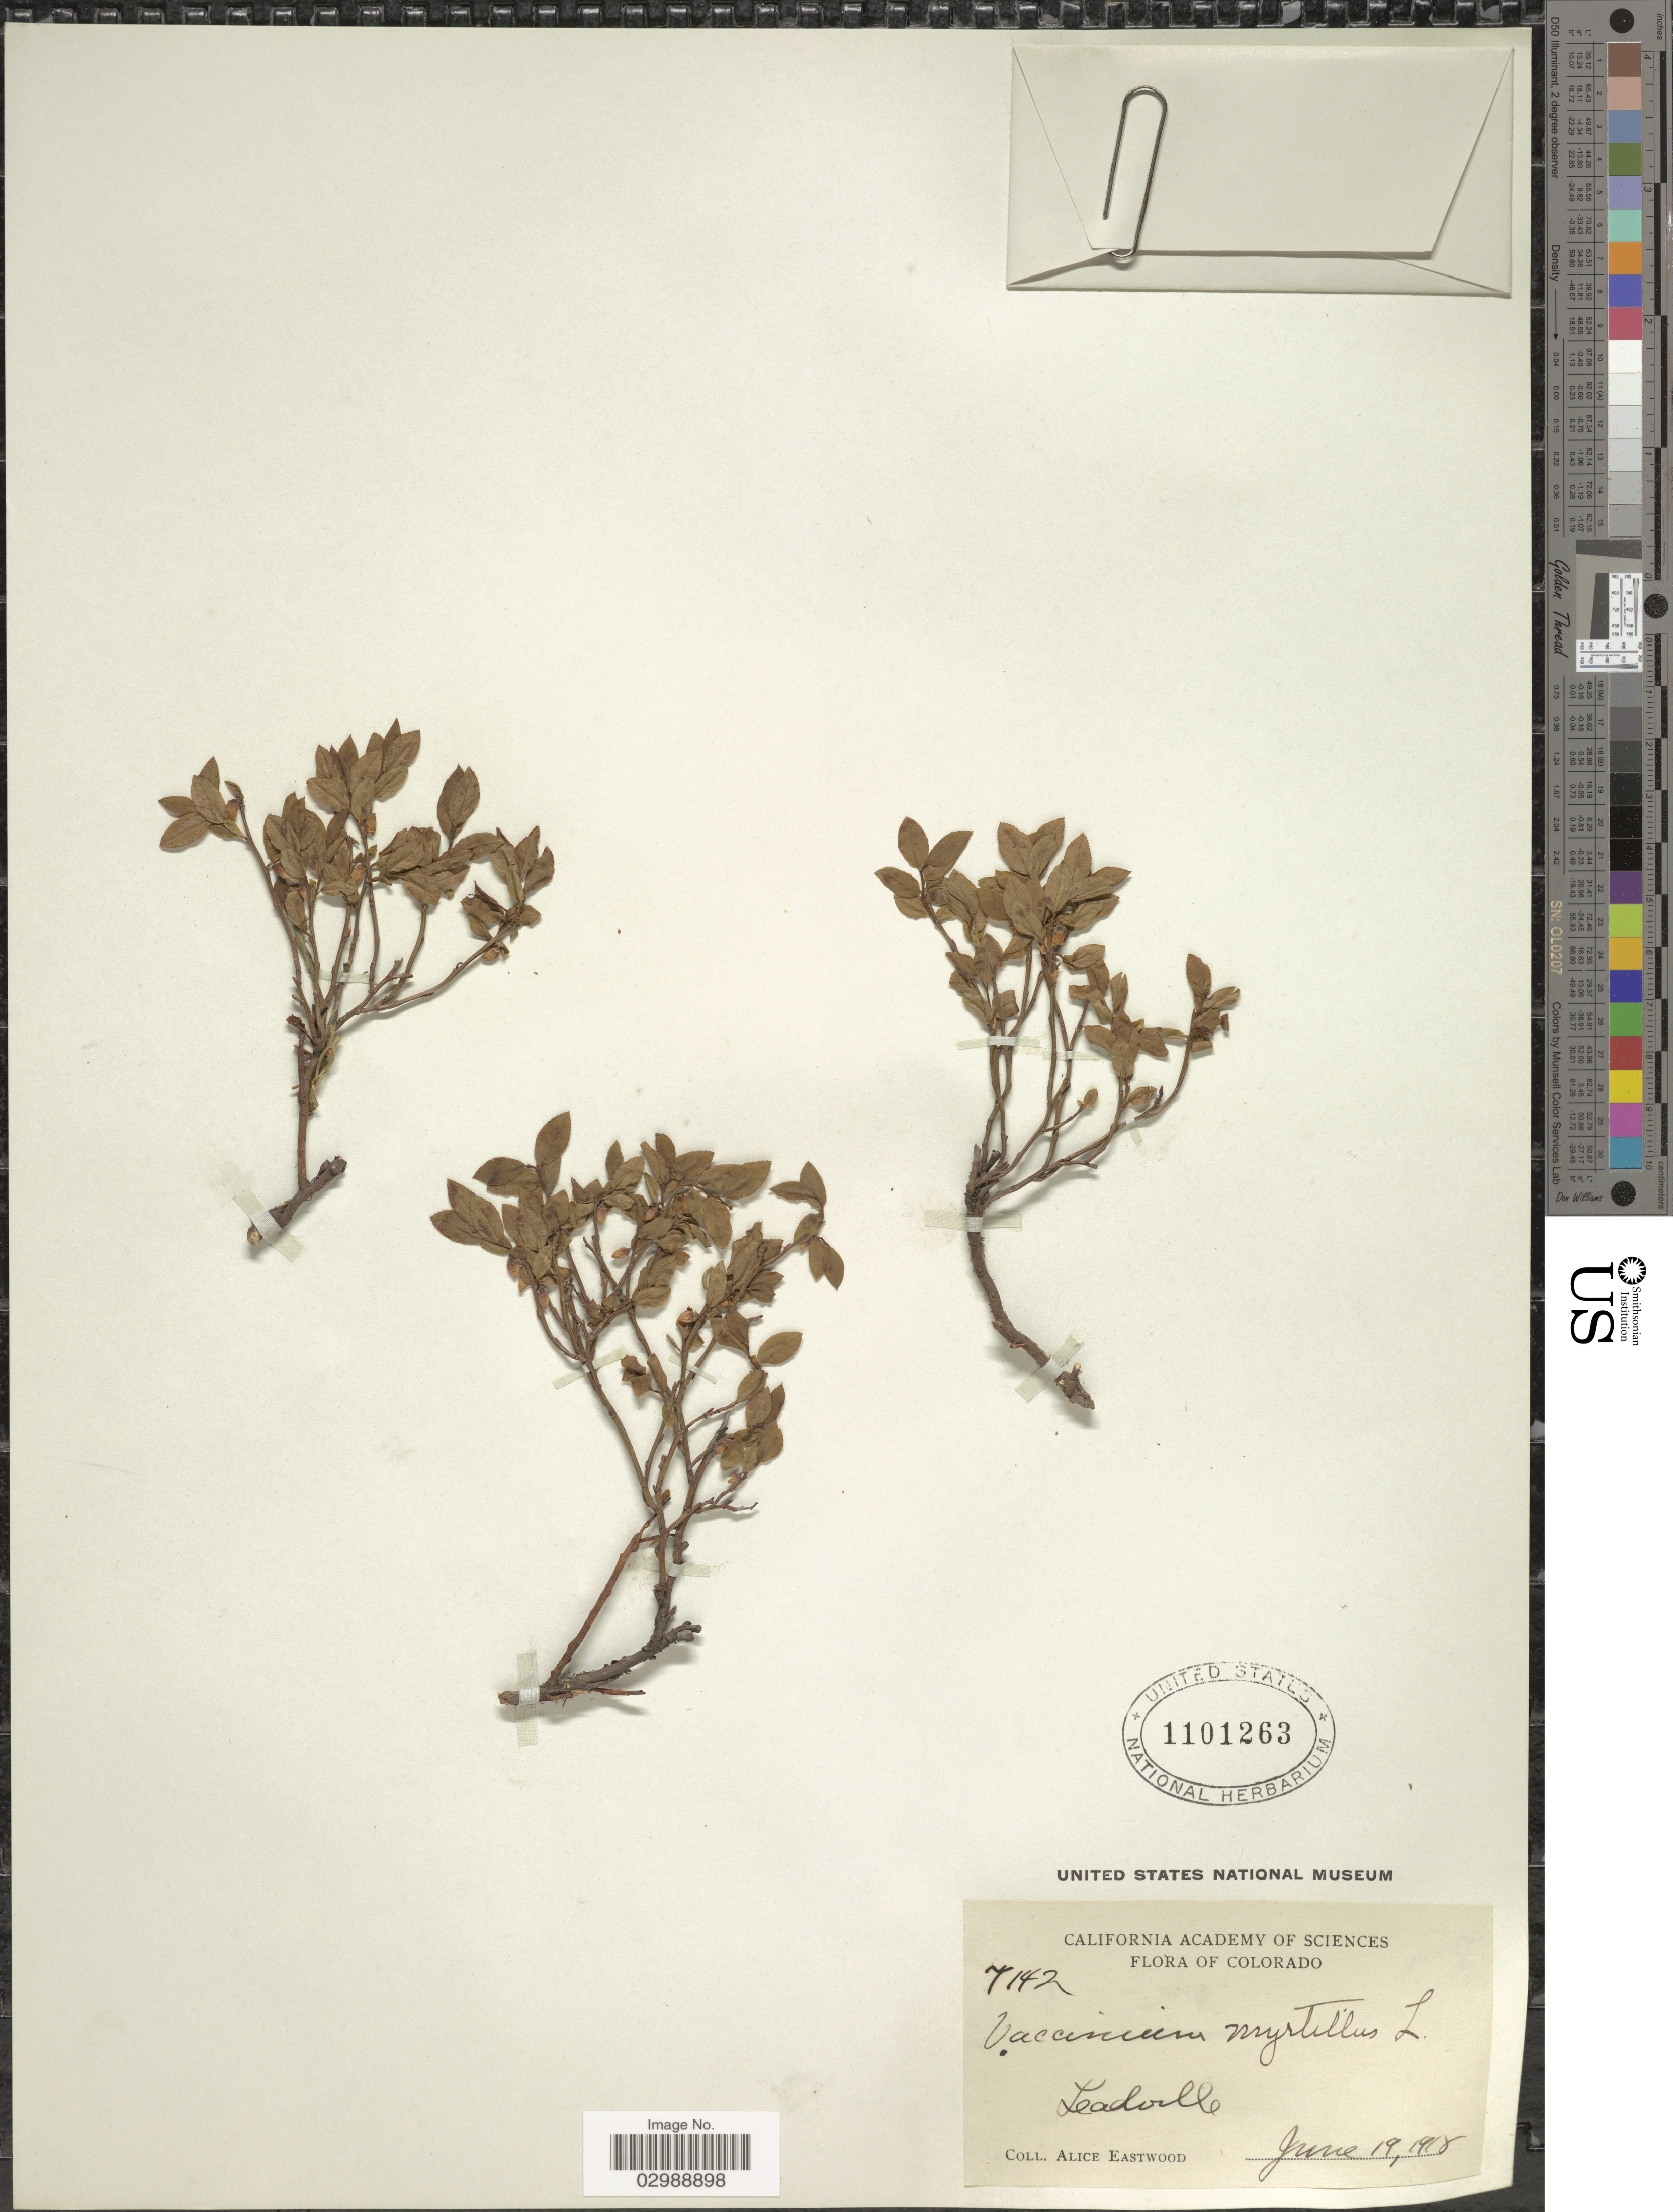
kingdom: Plantae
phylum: Tracheophyta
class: Magnoliopsida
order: Ericales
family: Ericaceae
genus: Vaccinium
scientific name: Vaccinium oreophilum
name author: Rydb.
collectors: A. Eastwood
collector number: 7142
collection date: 1918-06-19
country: United States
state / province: Colorado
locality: Leadville.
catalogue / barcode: US 1101263